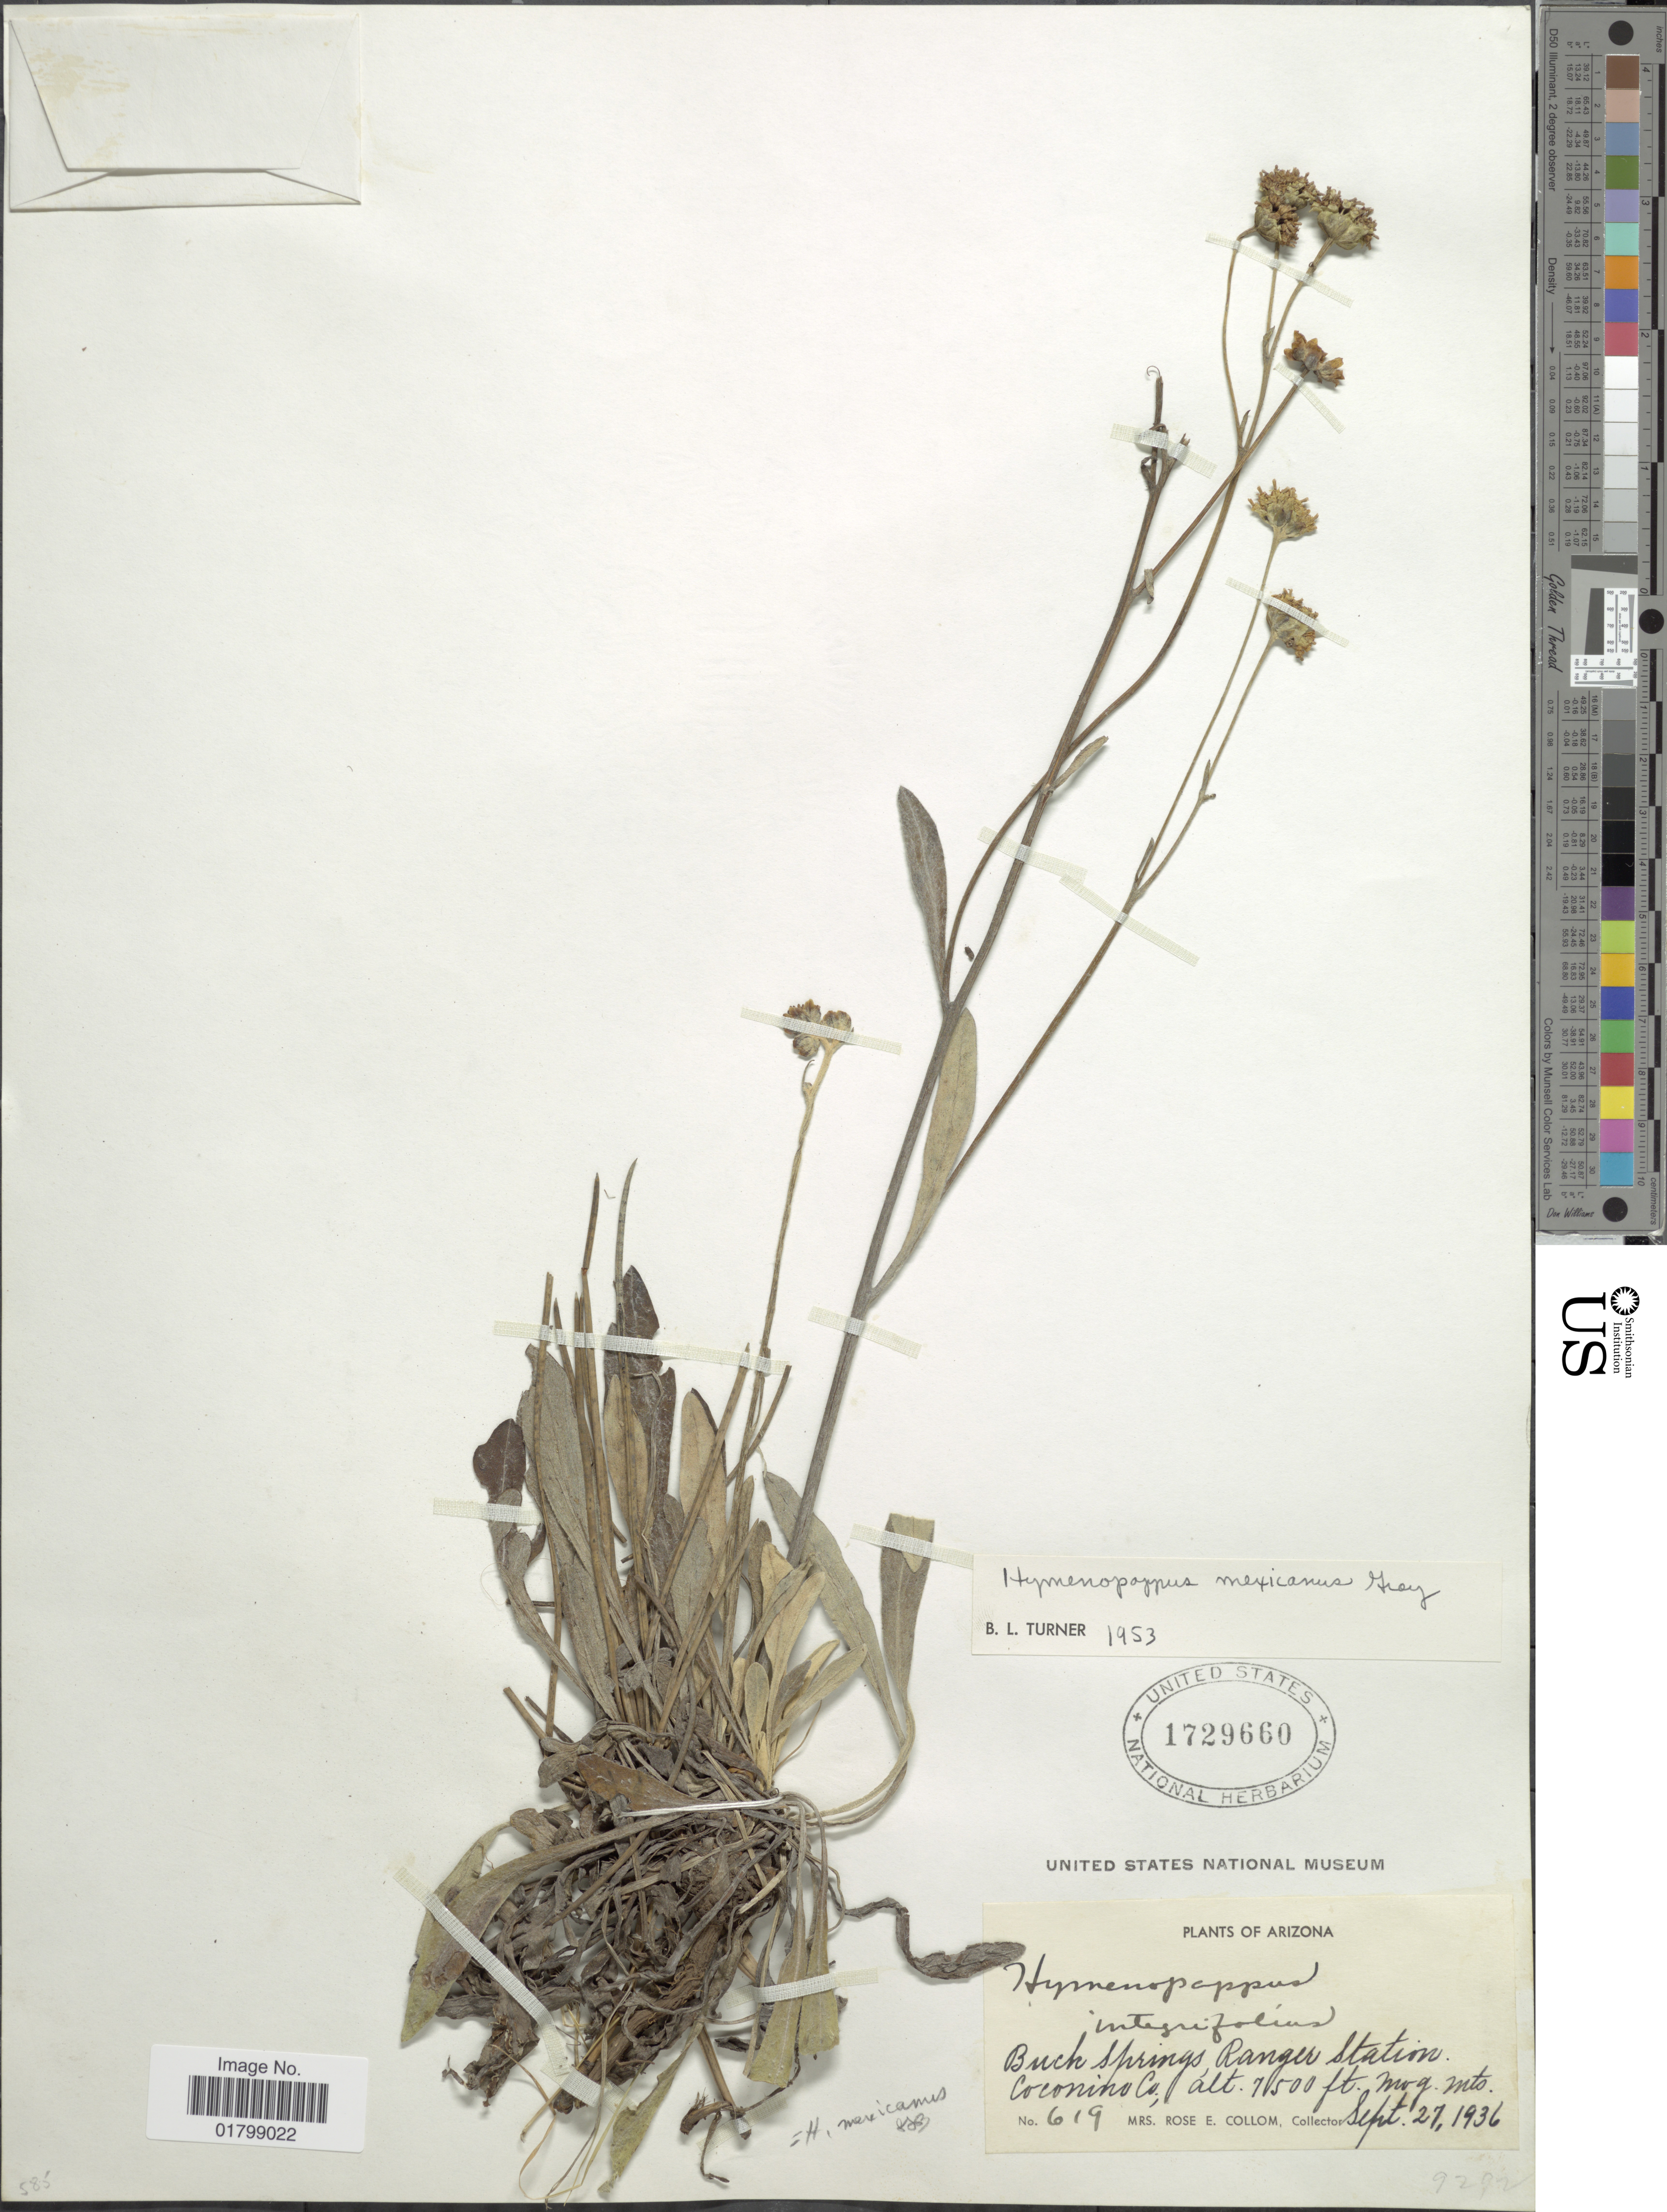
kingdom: Plantae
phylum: Tracheophyta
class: Magnoliopsida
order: Asterales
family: Asteraceae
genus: Hymenopappus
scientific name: Hymenopappus mexicanus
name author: A. Gray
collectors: R. E. Collom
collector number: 619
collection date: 1936-09-27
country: United States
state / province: Arizona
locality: Buck Springs, Ranger Station, Coconino Co. Mog Mts.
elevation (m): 2286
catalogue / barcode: US 1729660